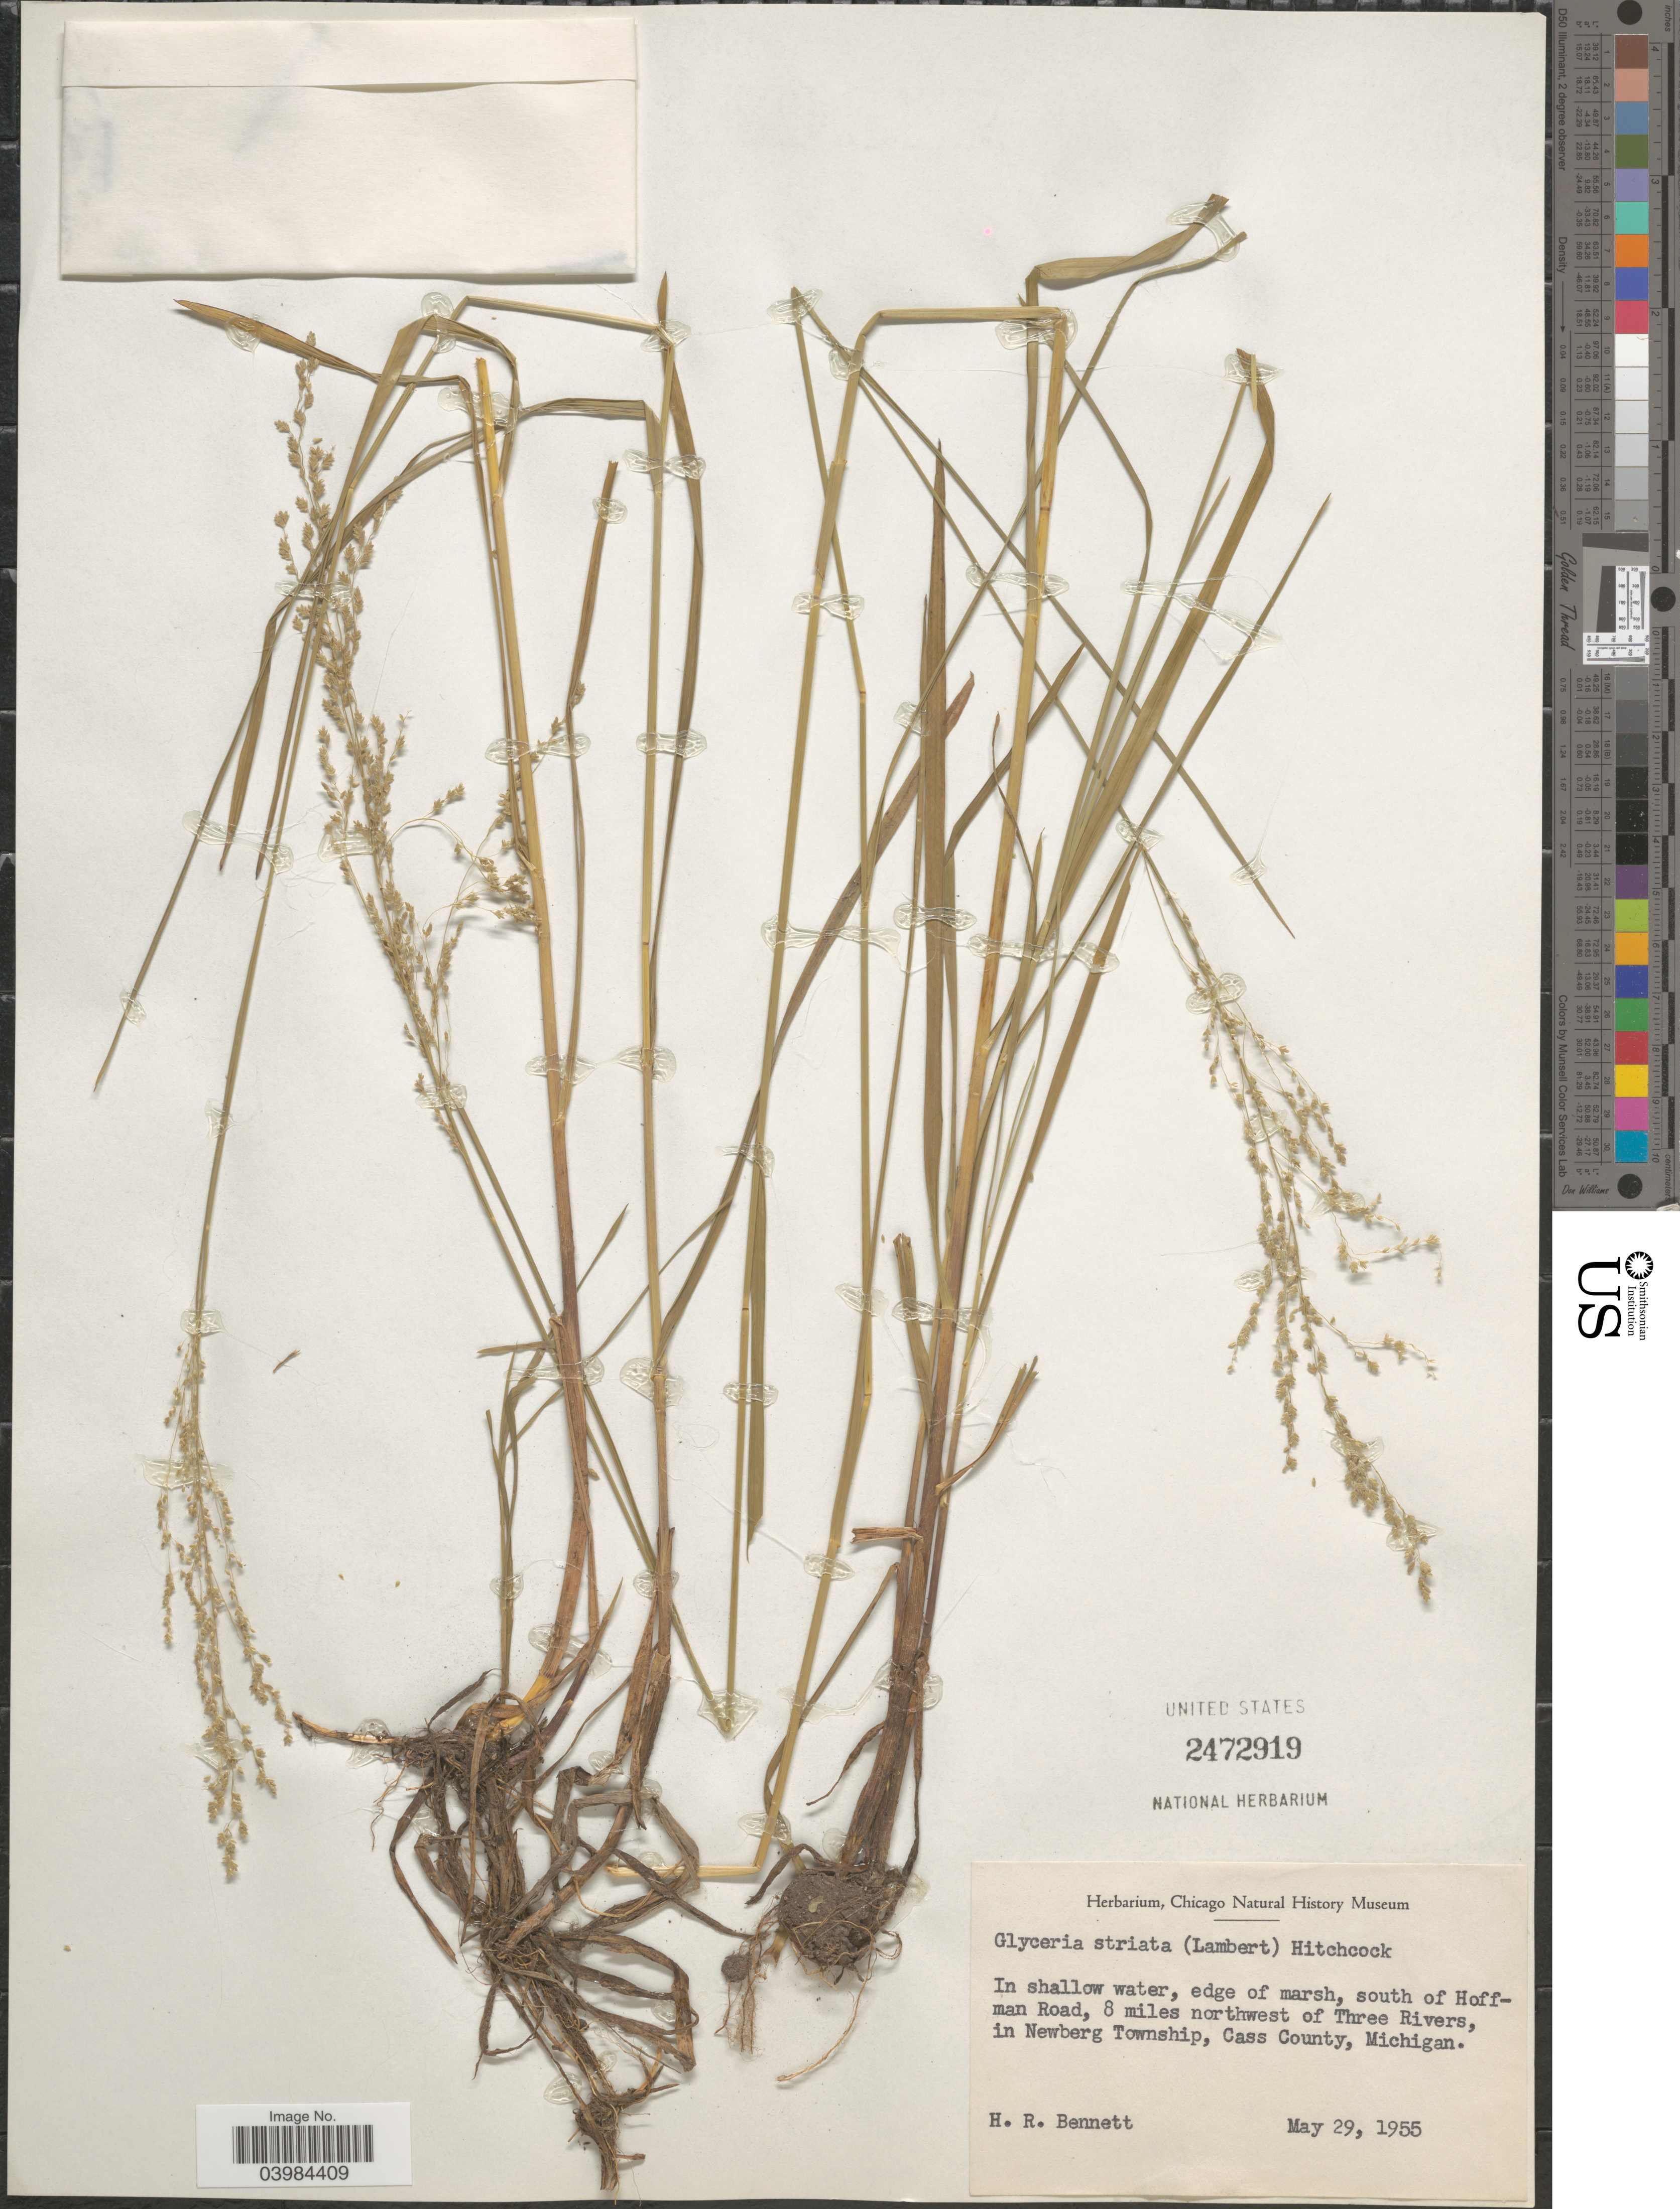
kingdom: Plantae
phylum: Tracheophyta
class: Liliopsida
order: Poales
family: Poaceae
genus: Glyceria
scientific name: Glyceria striata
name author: (Lam.) Hitchc.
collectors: H. R. Bennett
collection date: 1955-05-29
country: United States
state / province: Michigan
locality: South of Hoffman Road, 8 miles northwest of Three Rivers, in Newberg Township, Cass County.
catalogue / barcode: US 2472919